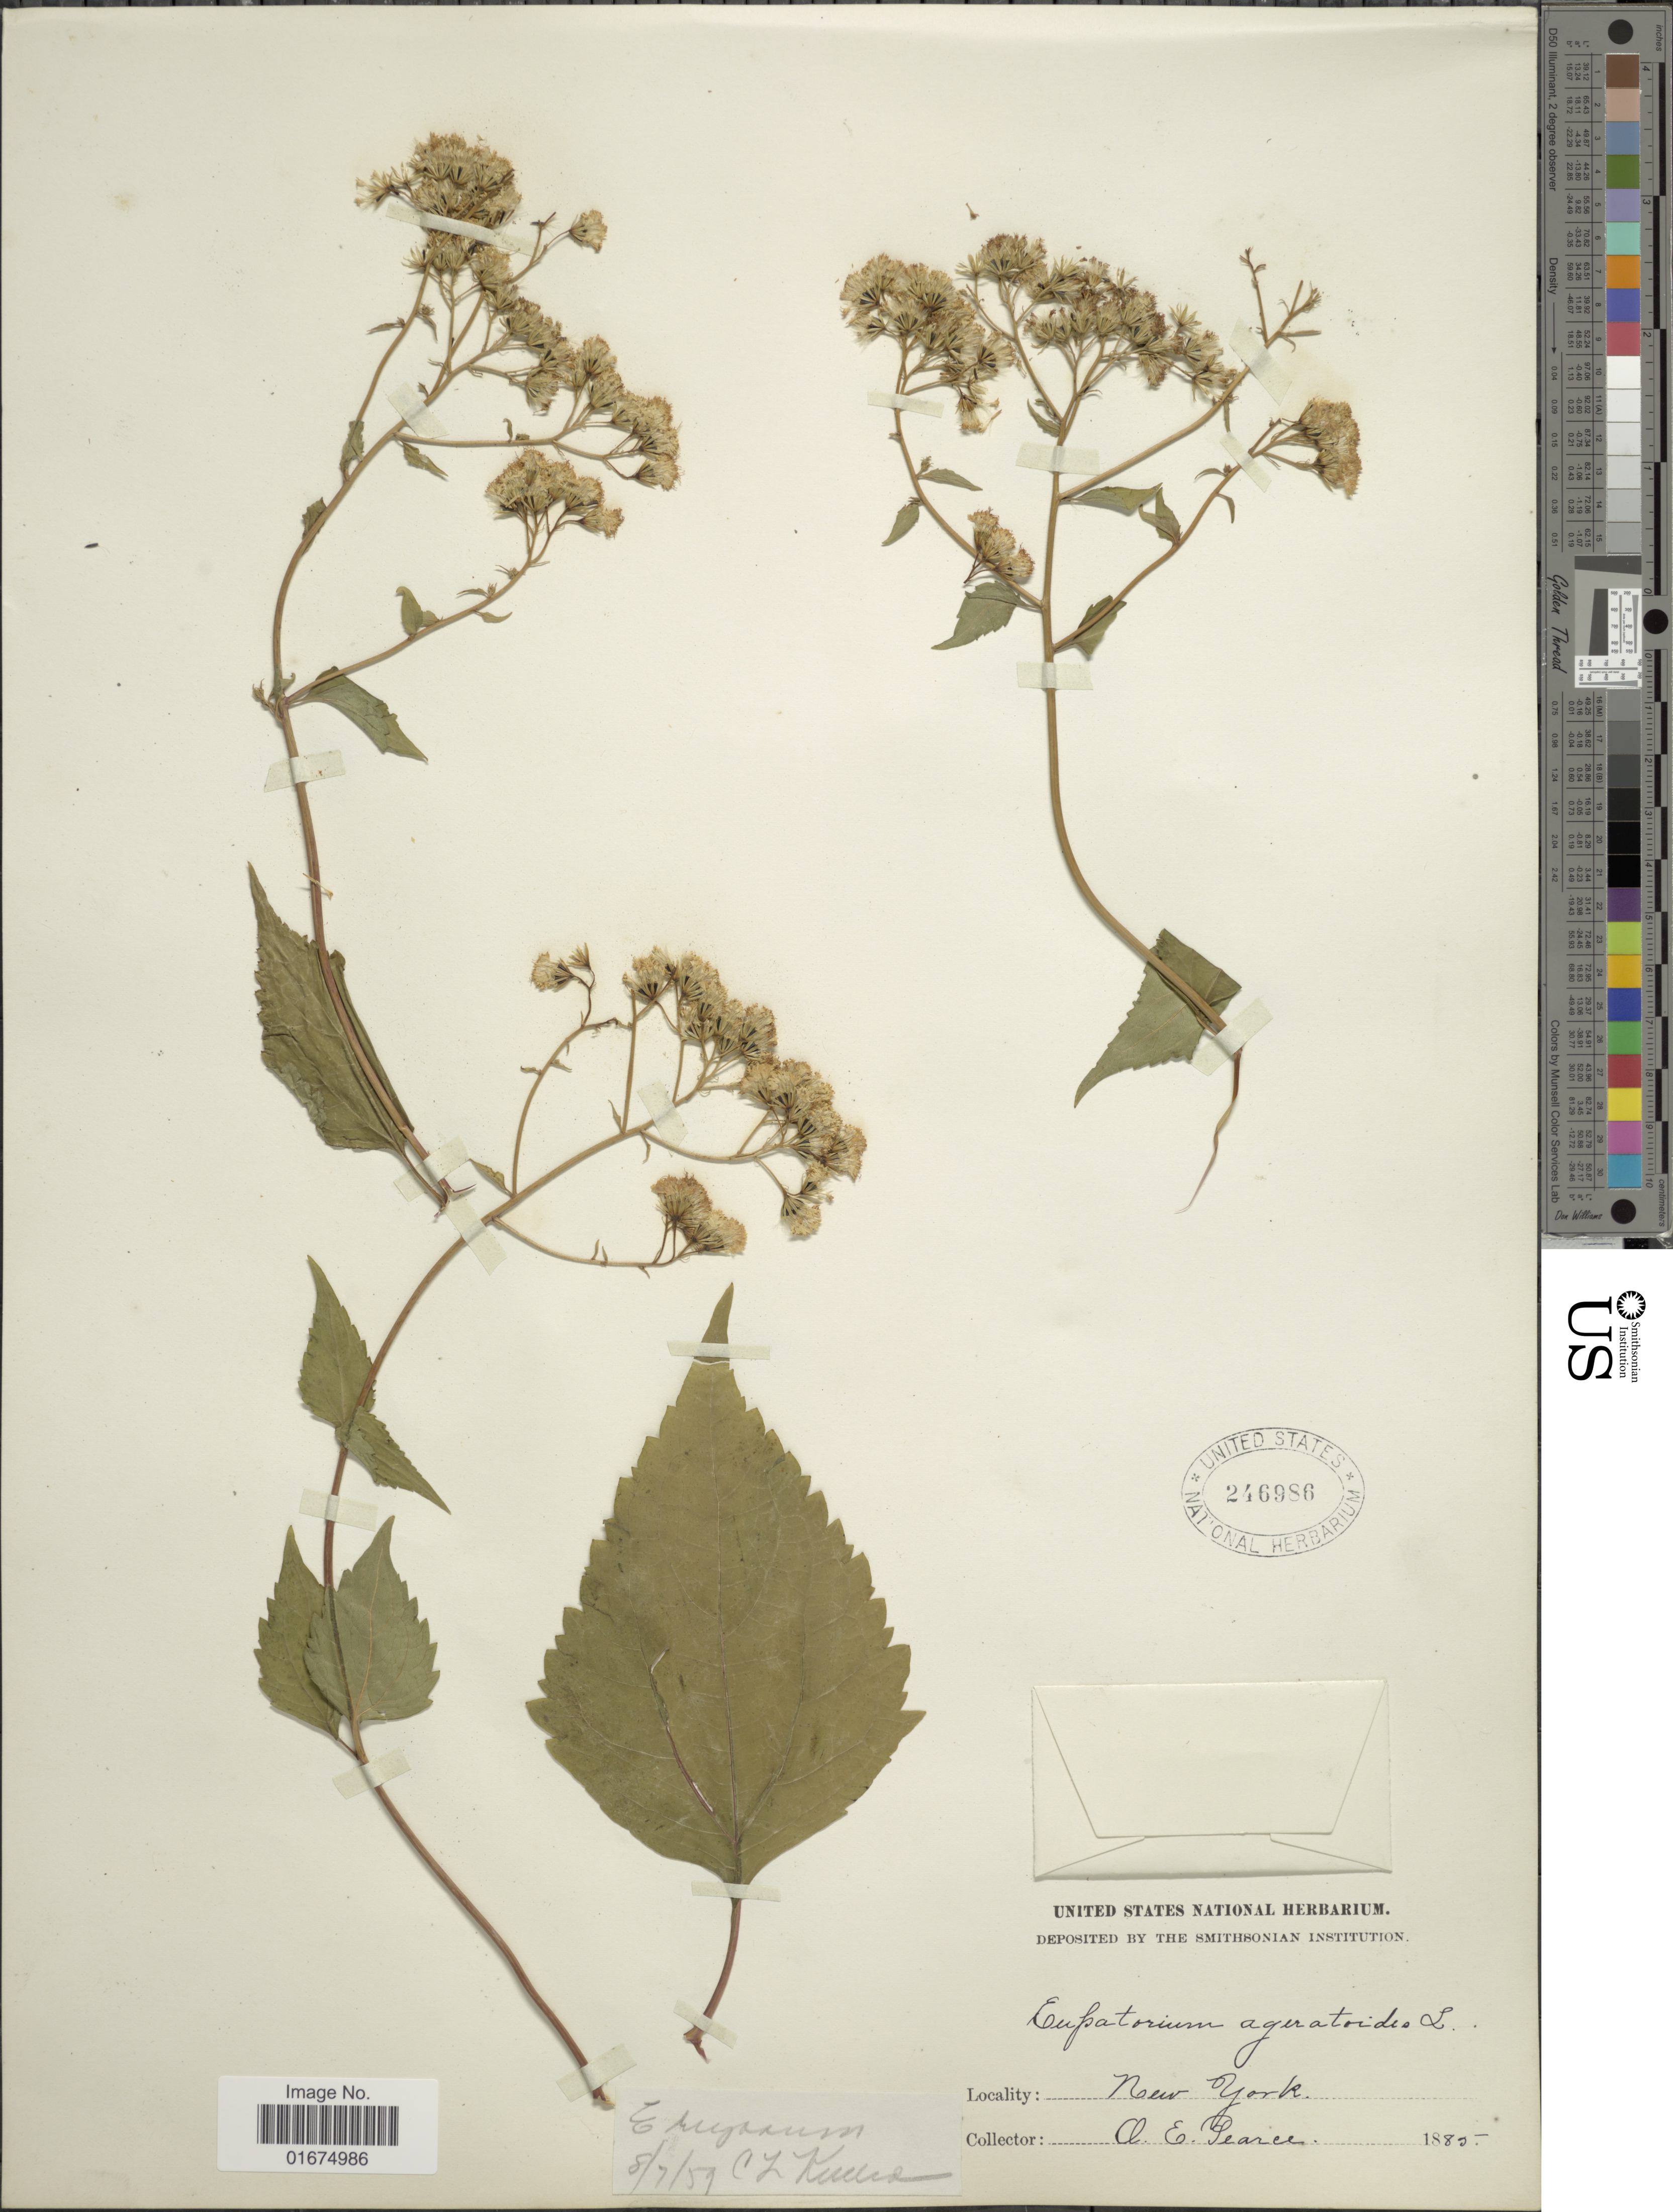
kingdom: Plantae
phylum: Tracheophyta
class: Magnoliopsida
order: Asterales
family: Asteraceae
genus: Ageratina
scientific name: Ageratina altissima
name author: (L.) R.M. King & H. Rob.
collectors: C. Pearce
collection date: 1885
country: United States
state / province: New York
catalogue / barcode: US 246986